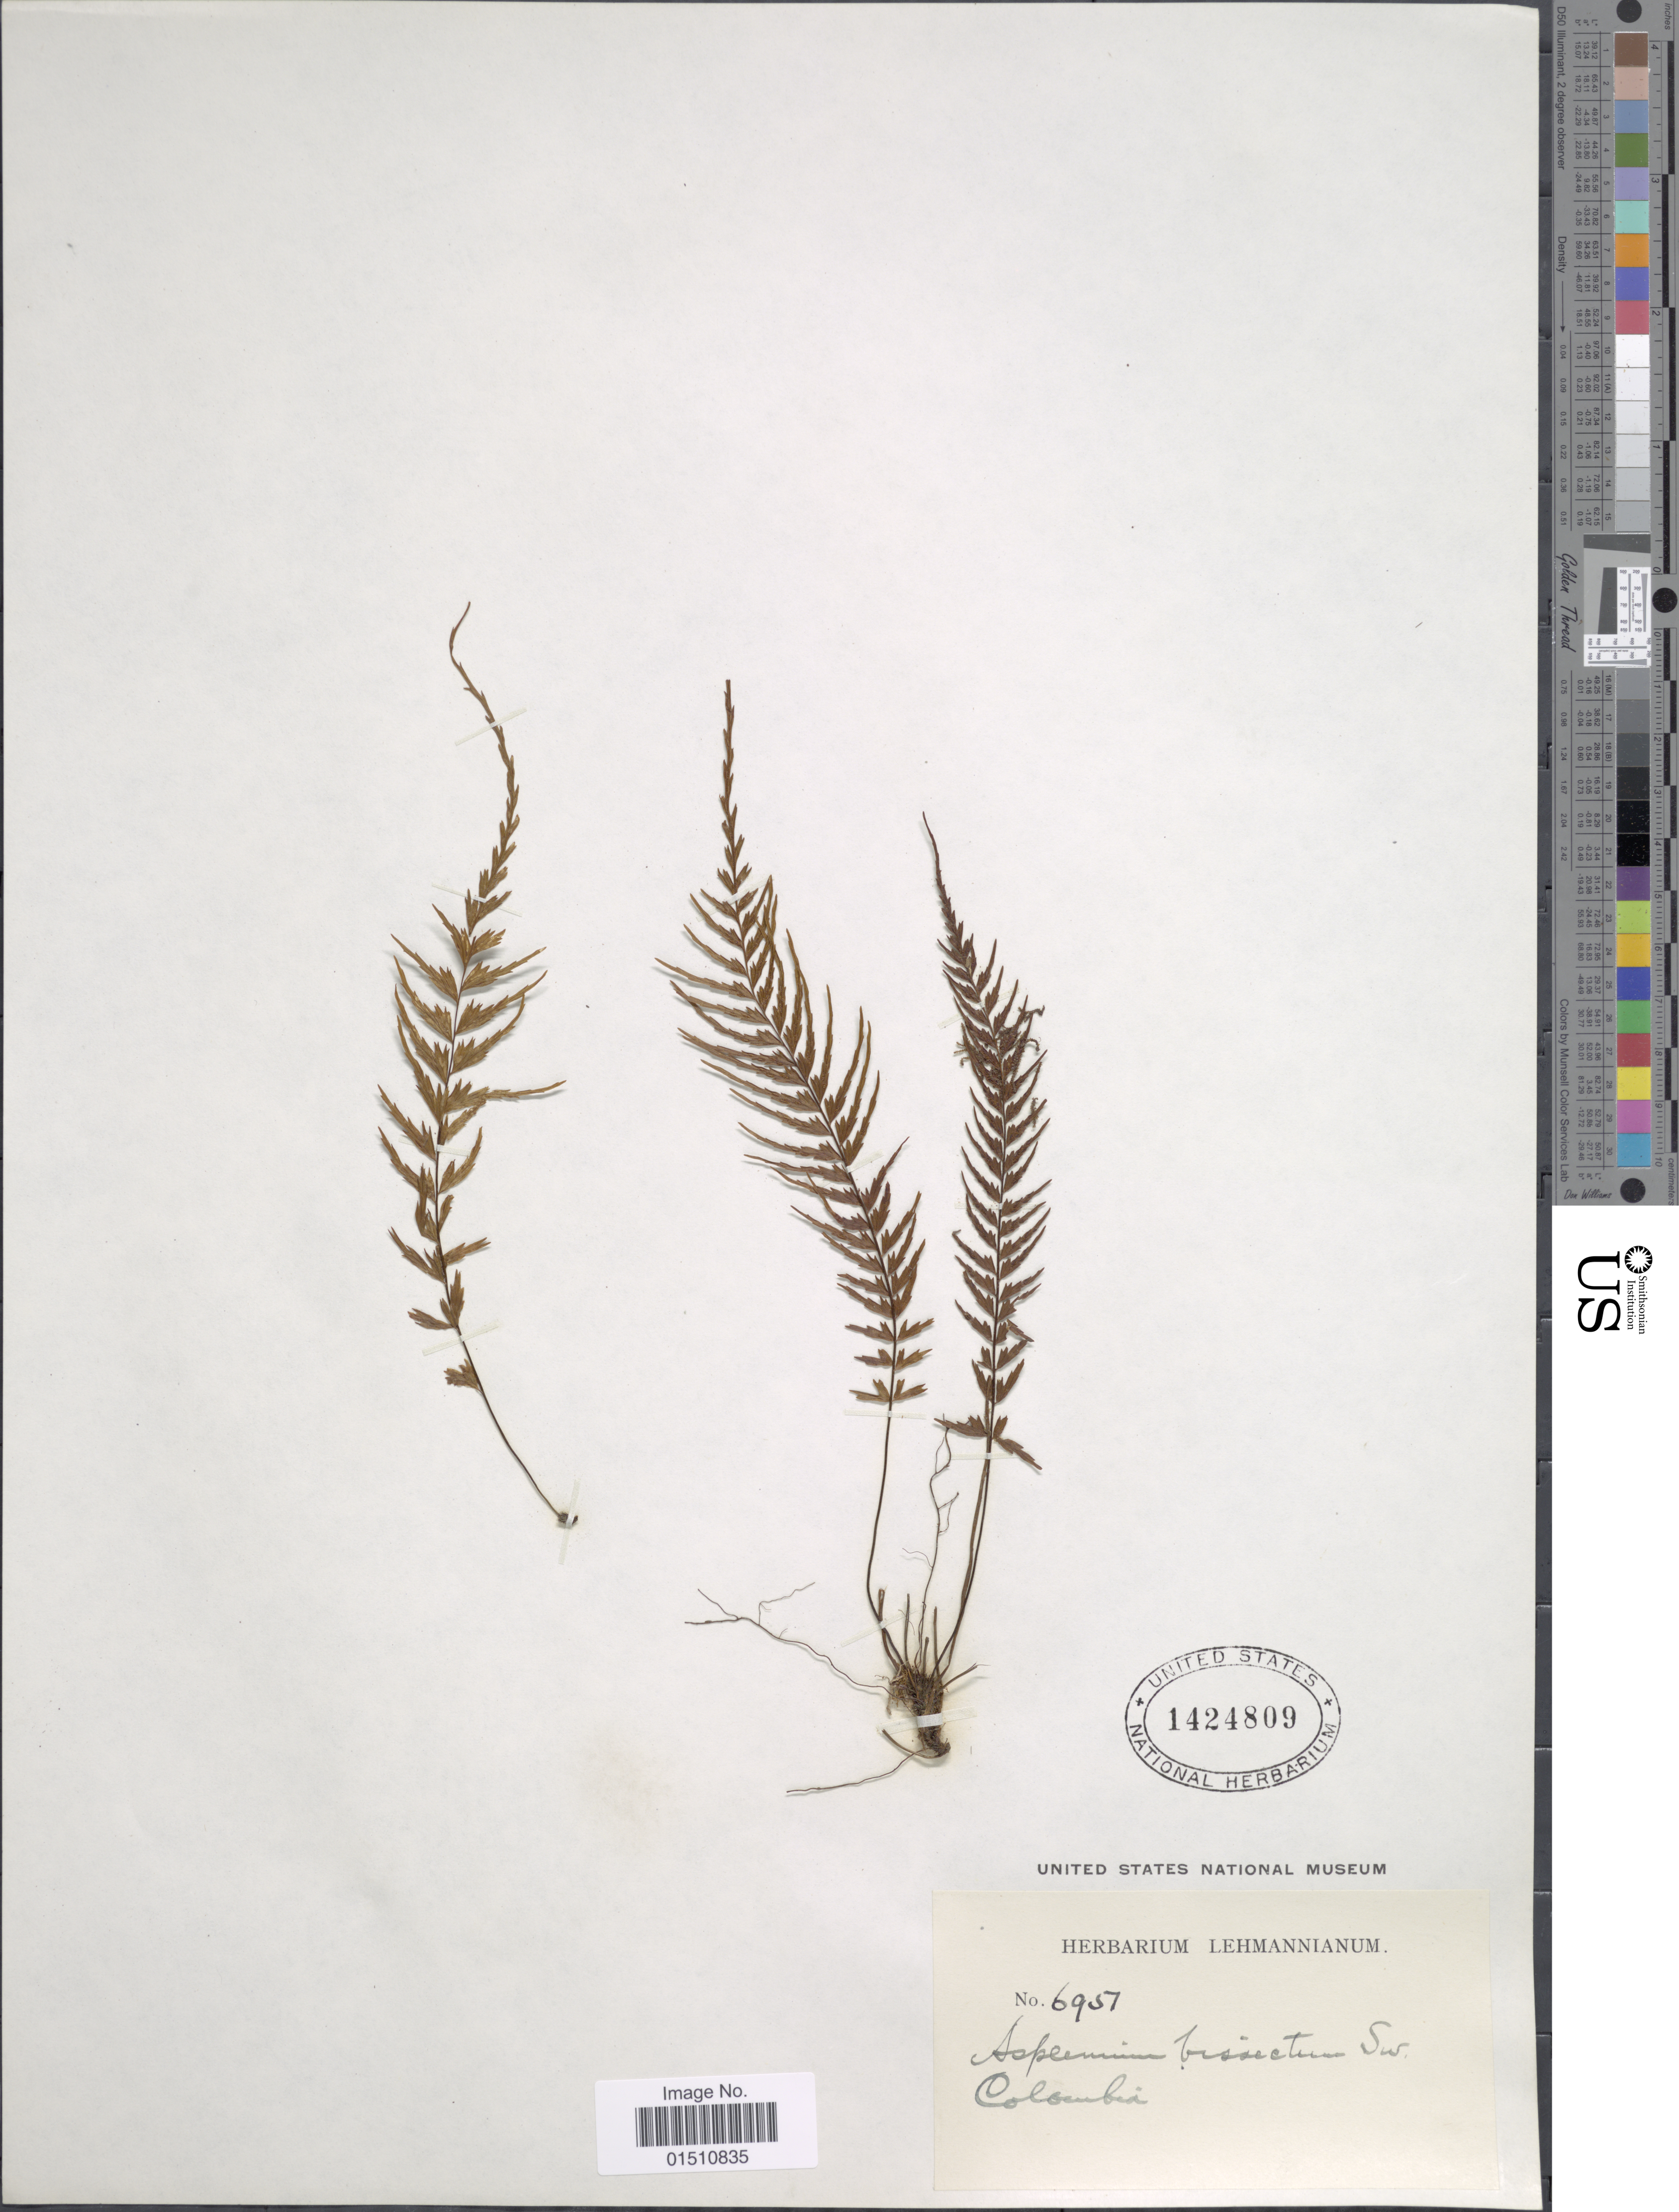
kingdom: Plantae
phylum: Tracheophyta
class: Polypodiopsida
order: Polypodiales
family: Aspleniaceae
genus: Asplenium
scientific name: Asplenium dissectum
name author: Brack. in Wilkes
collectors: ex herb. Lehmannianum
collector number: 6951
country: Colombia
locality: Colombia.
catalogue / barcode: US 1424809